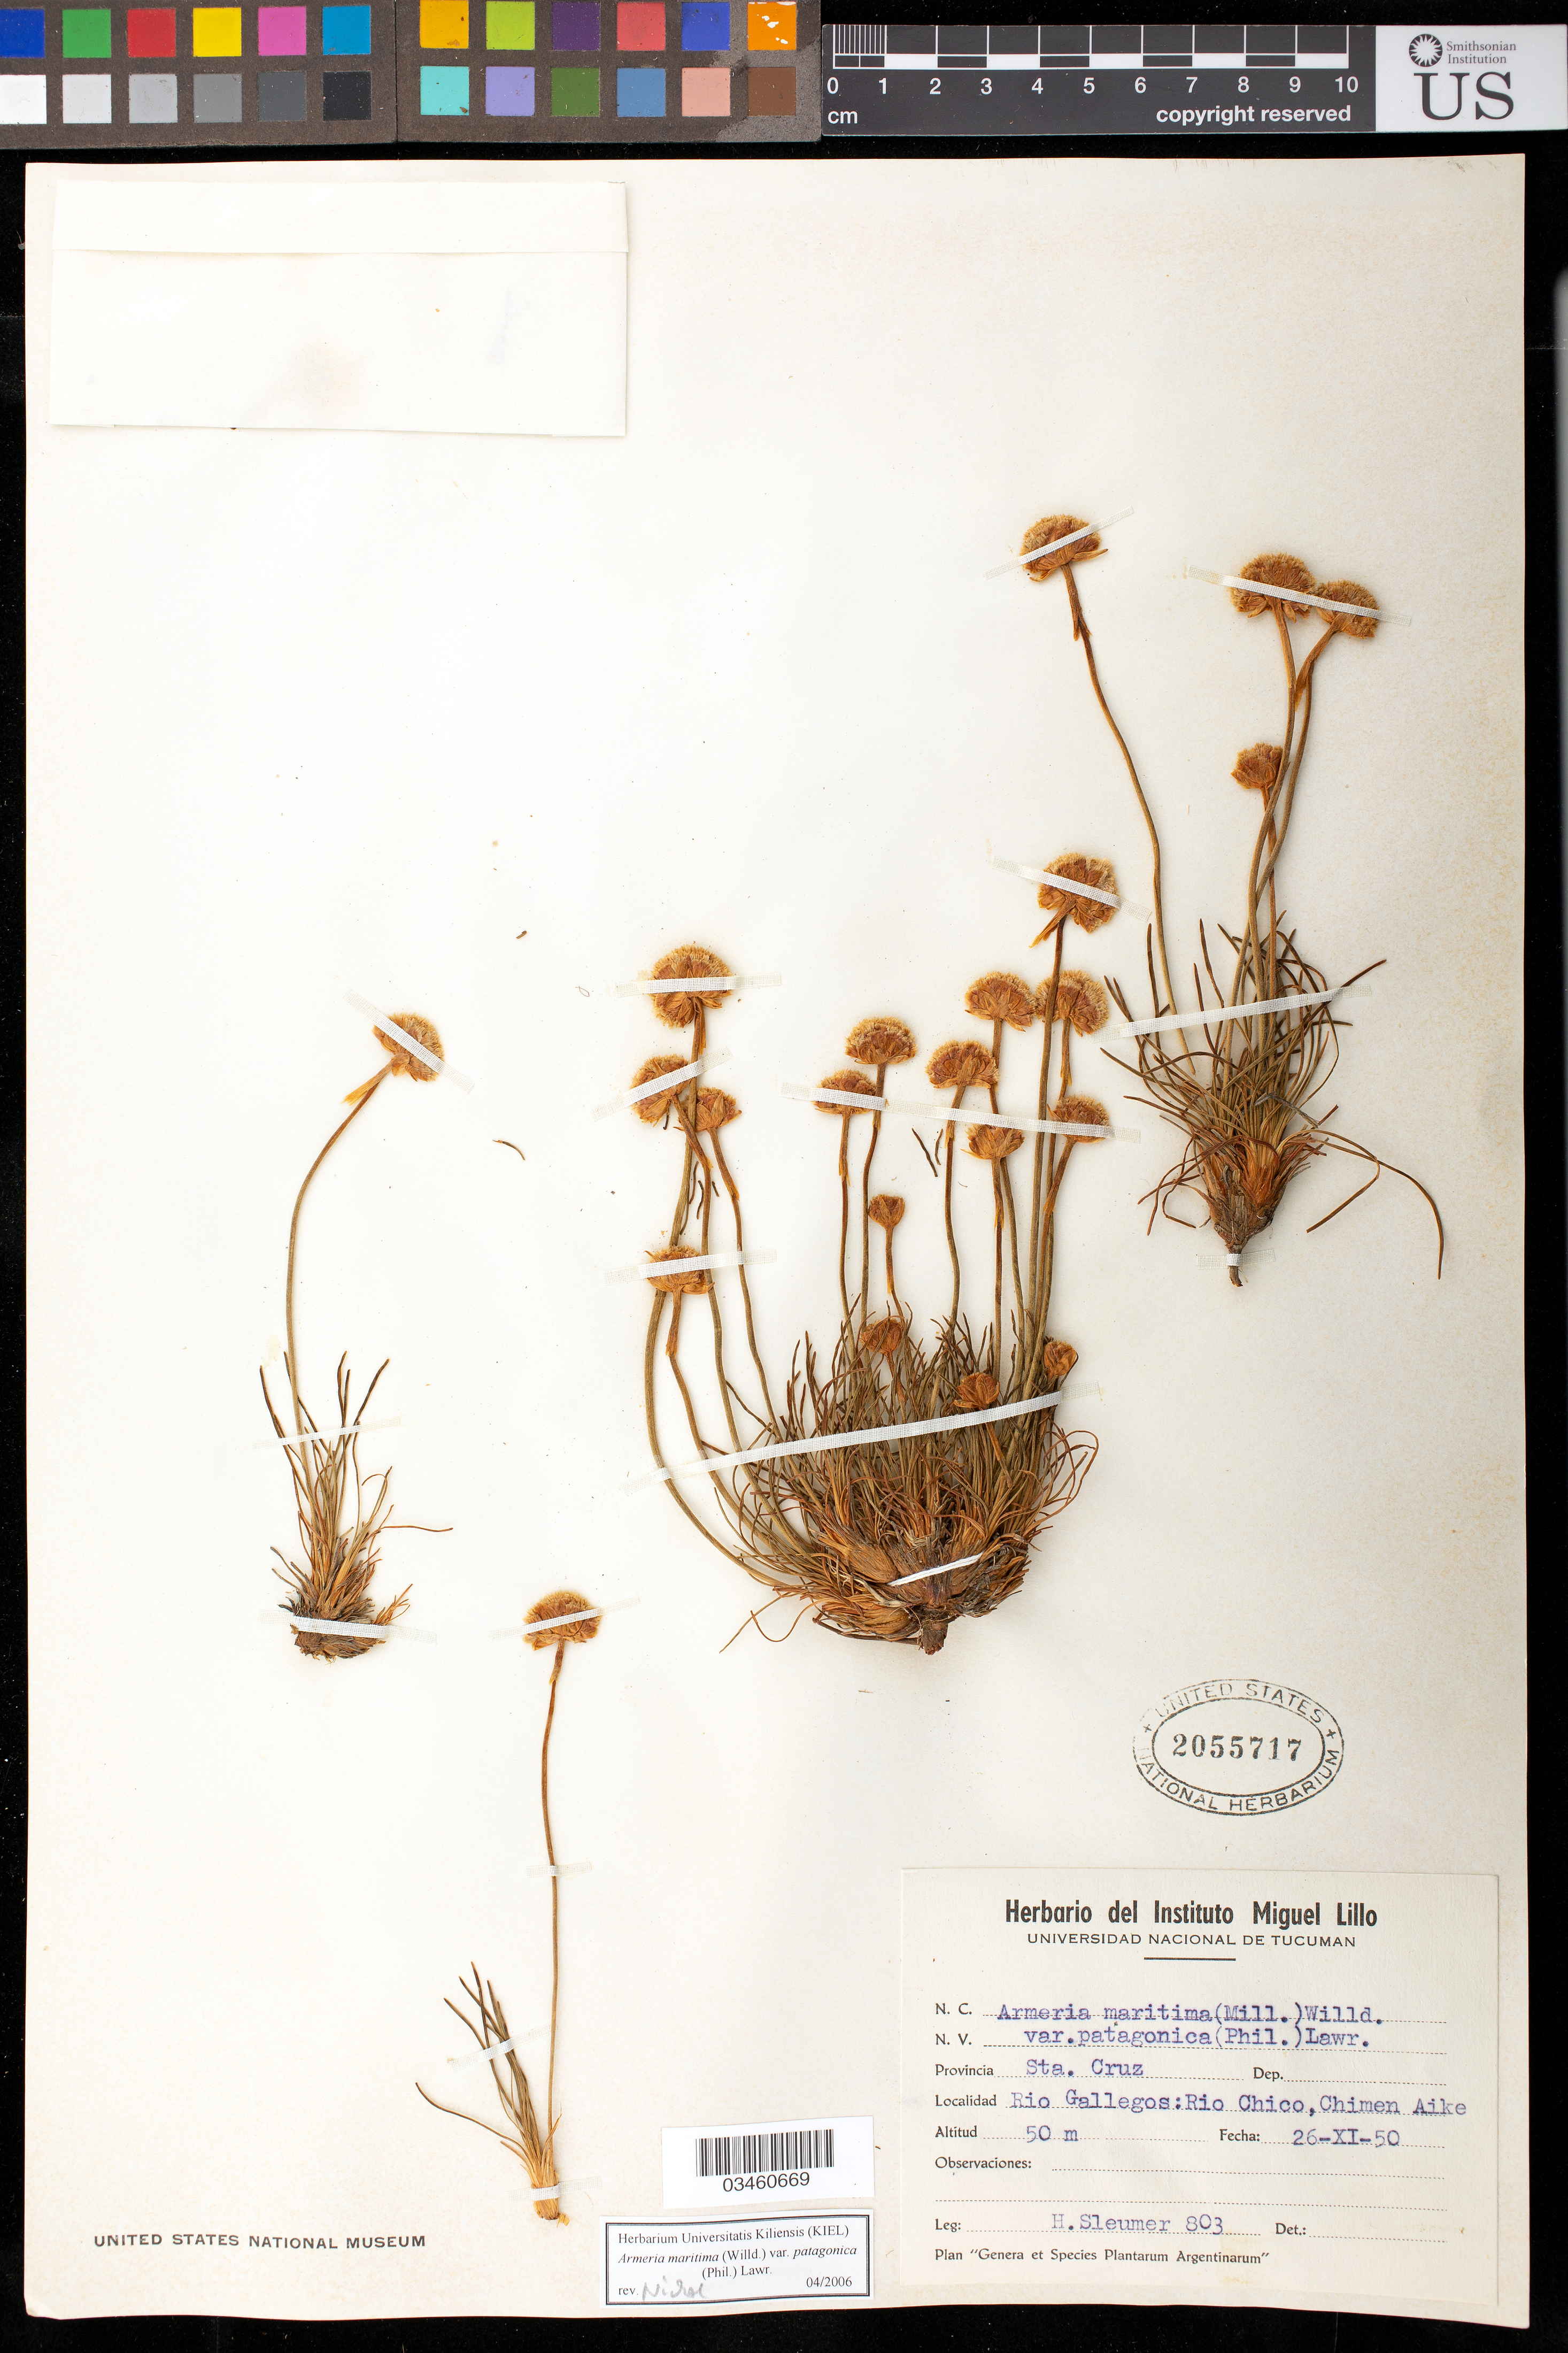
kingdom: Plantae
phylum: Tracheophyta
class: Magnoliopsida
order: Caryophyllales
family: Plumbaginaceae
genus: Armeria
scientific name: Armeria maritima subsp. andina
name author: (Poepp. ex Boiss.) D.M. Moore & H.O. Yates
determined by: Strong, M. T., (US), Smithsonian Institution - National Museum of Natural History (UNITED STATES)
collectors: H. O. Sleumer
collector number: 803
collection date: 1950-11-26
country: Argentina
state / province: Santa Cruz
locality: Sta. Cruz, Rio Gallegos: Rio Chico, Chimen Aike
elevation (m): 50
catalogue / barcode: US 2055717